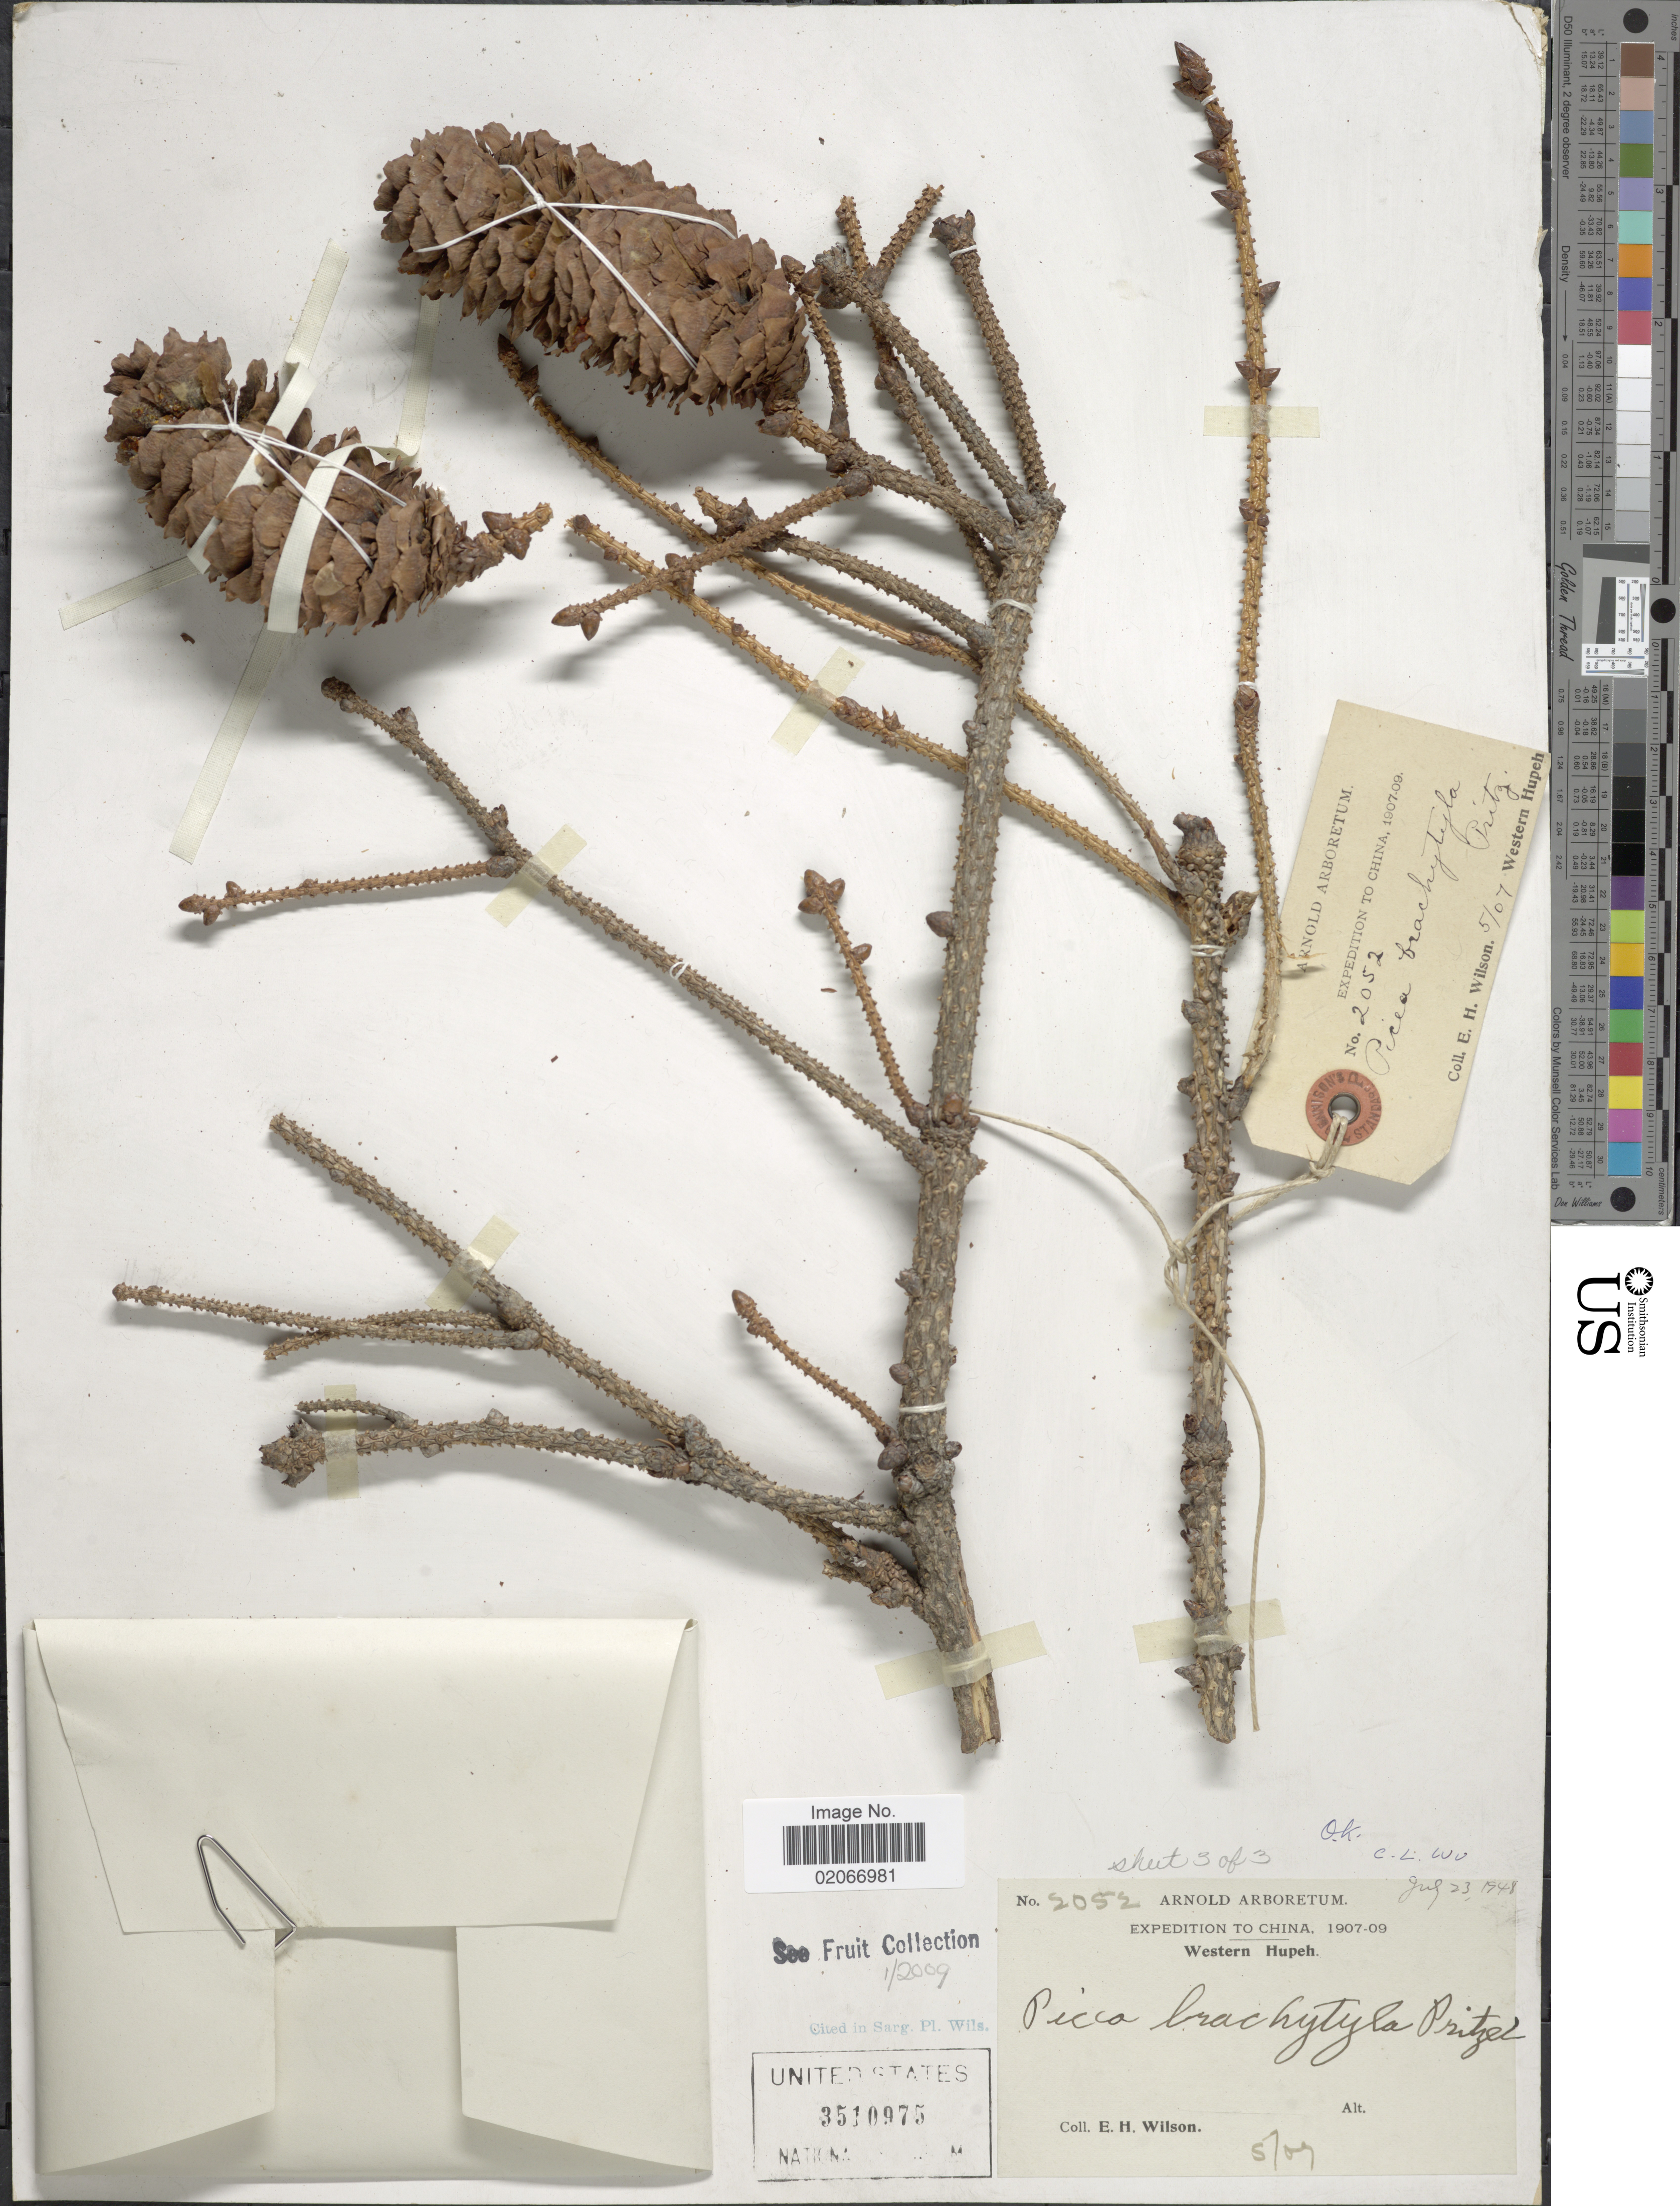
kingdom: Plantae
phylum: Tracheophyta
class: Pinopsida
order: Pinales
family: Pinaceae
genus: Picea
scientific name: Picea brachytyla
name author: (Franch.) E. Pritz.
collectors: E. Wilson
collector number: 2052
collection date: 1907-05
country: China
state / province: Hubei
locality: Western Hupeh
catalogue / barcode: US 3510975